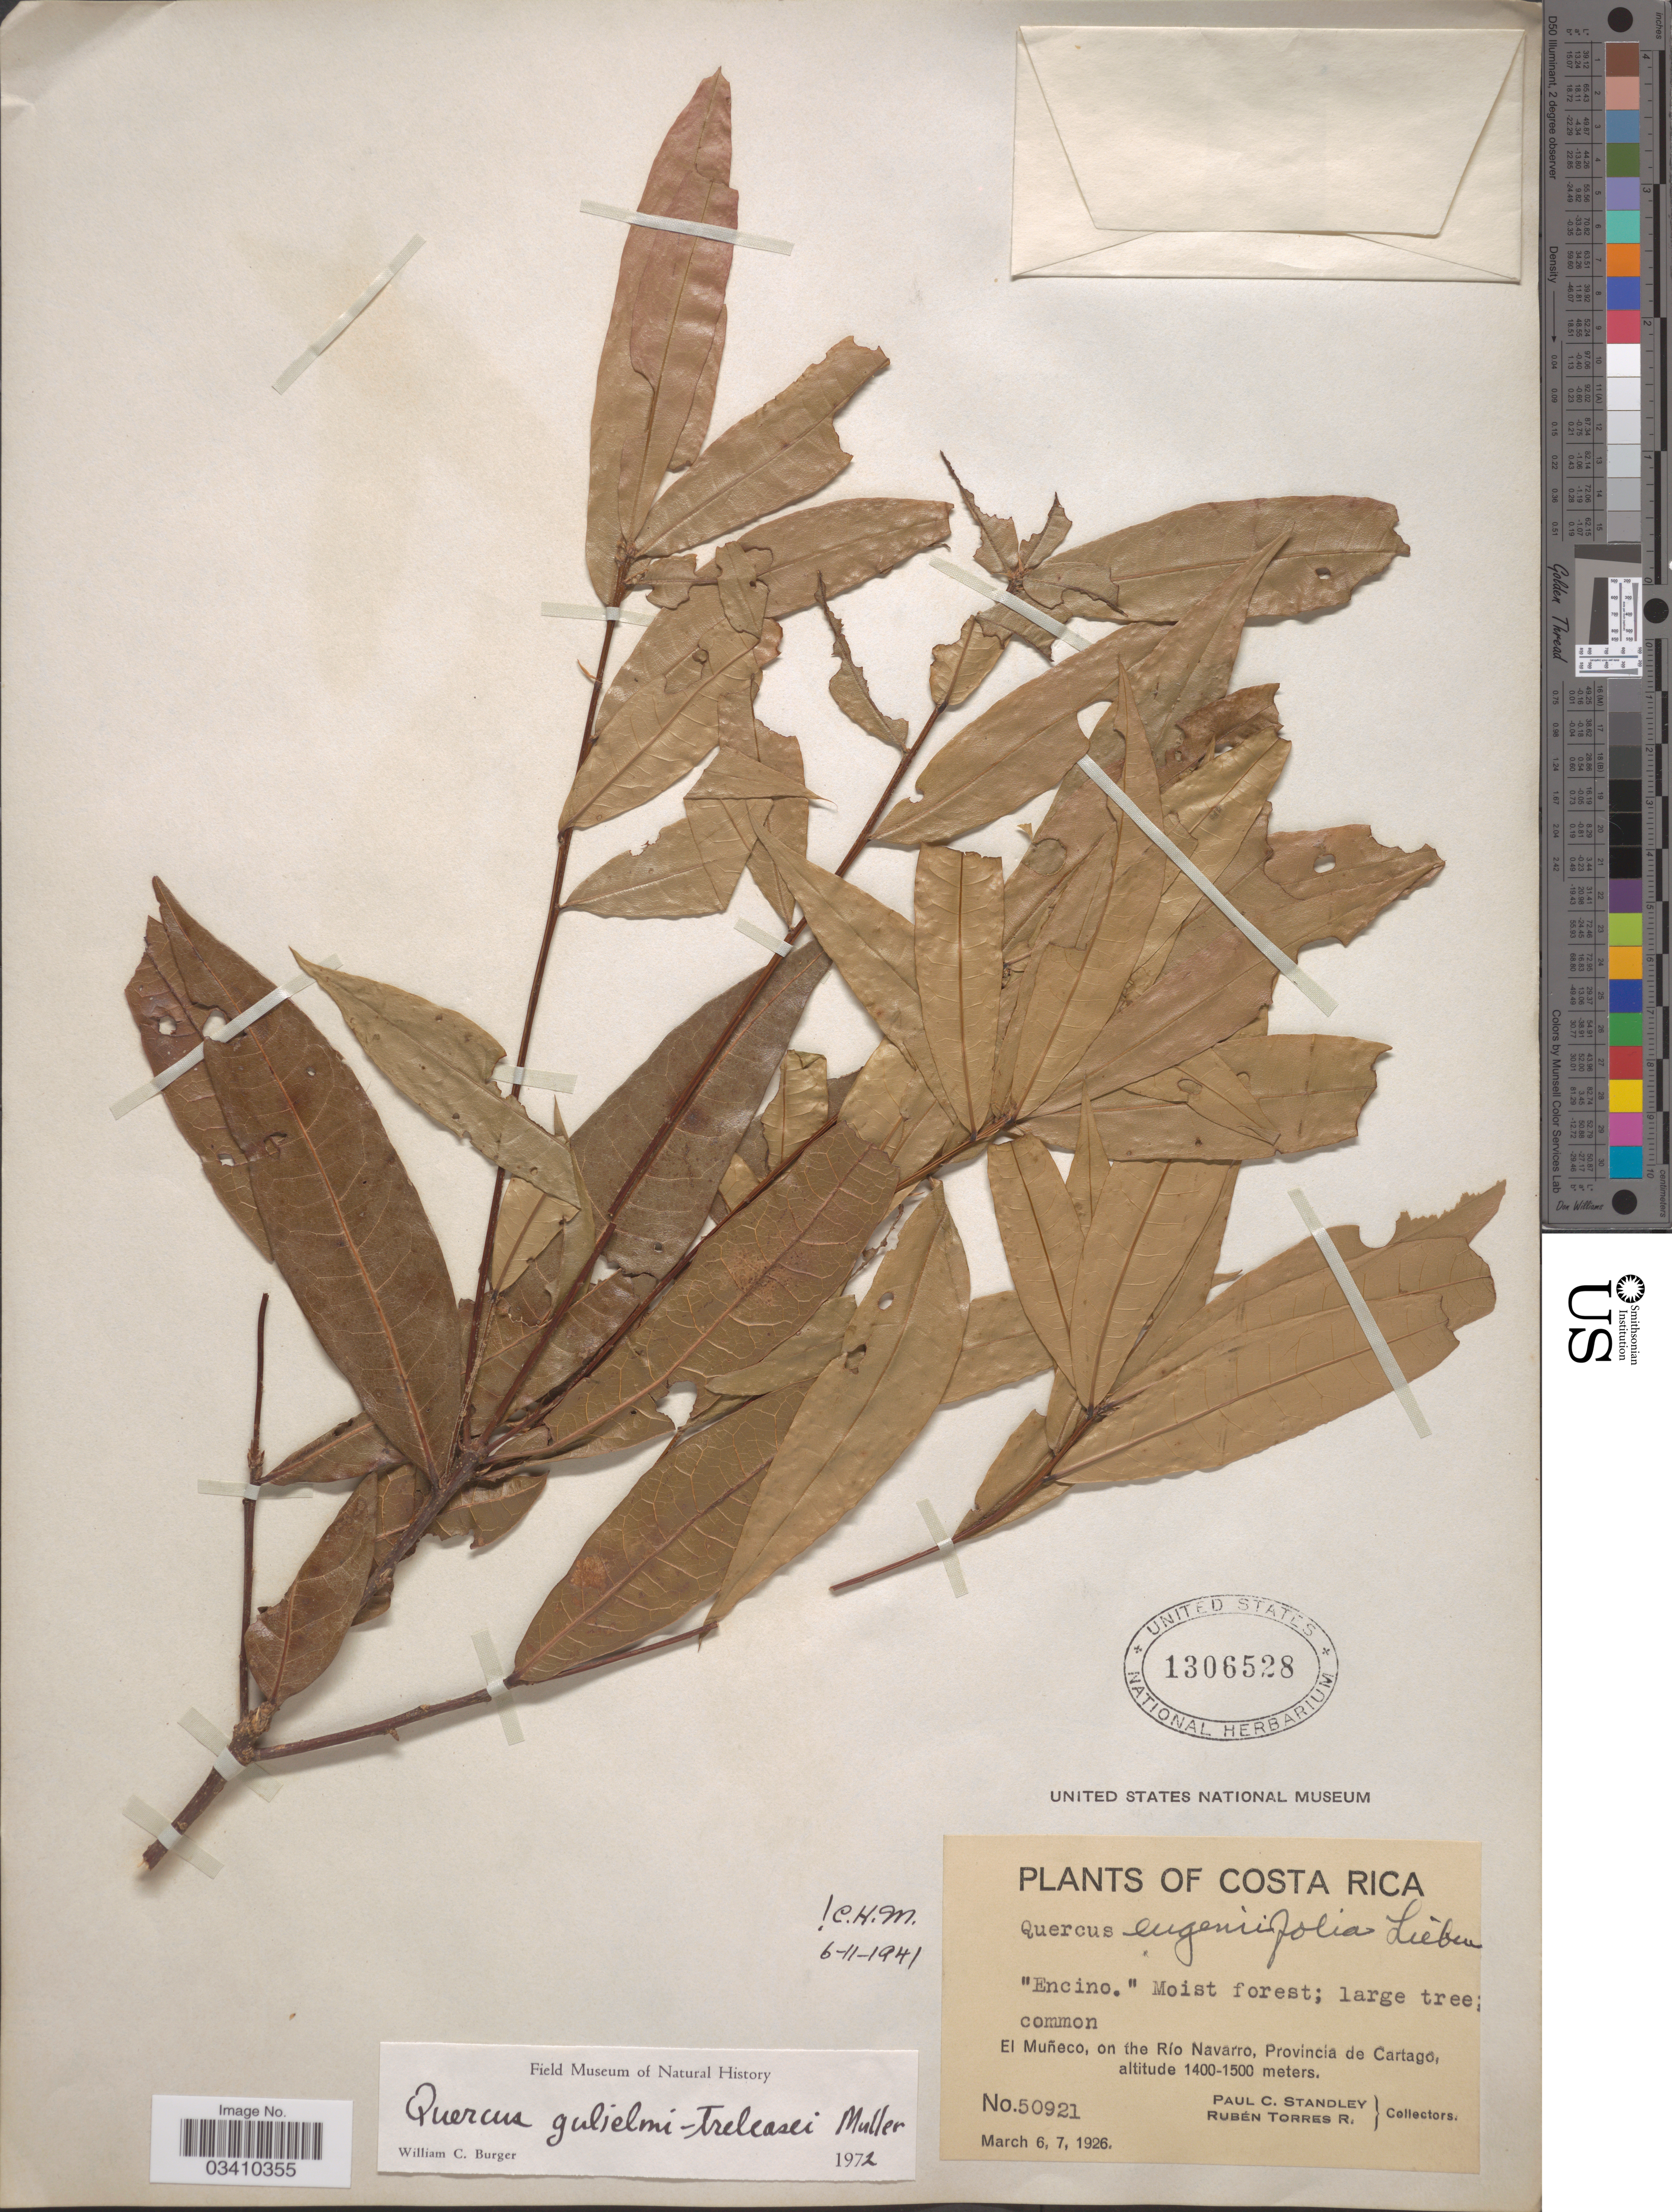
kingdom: Plantae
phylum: Tracheophyta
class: Magnoliopsida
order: Fagales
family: Fagaceae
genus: Quercus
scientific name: Quercus gulielmi-treleasei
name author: C.H. Müll.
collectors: P. C. Standley & R. Torres Rojas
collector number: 50921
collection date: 1926-03-06/1926-03-07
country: Costa Rica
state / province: Cartago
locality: El Muñeco, on the Río Navarro.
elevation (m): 1400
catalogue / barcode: US 1306528